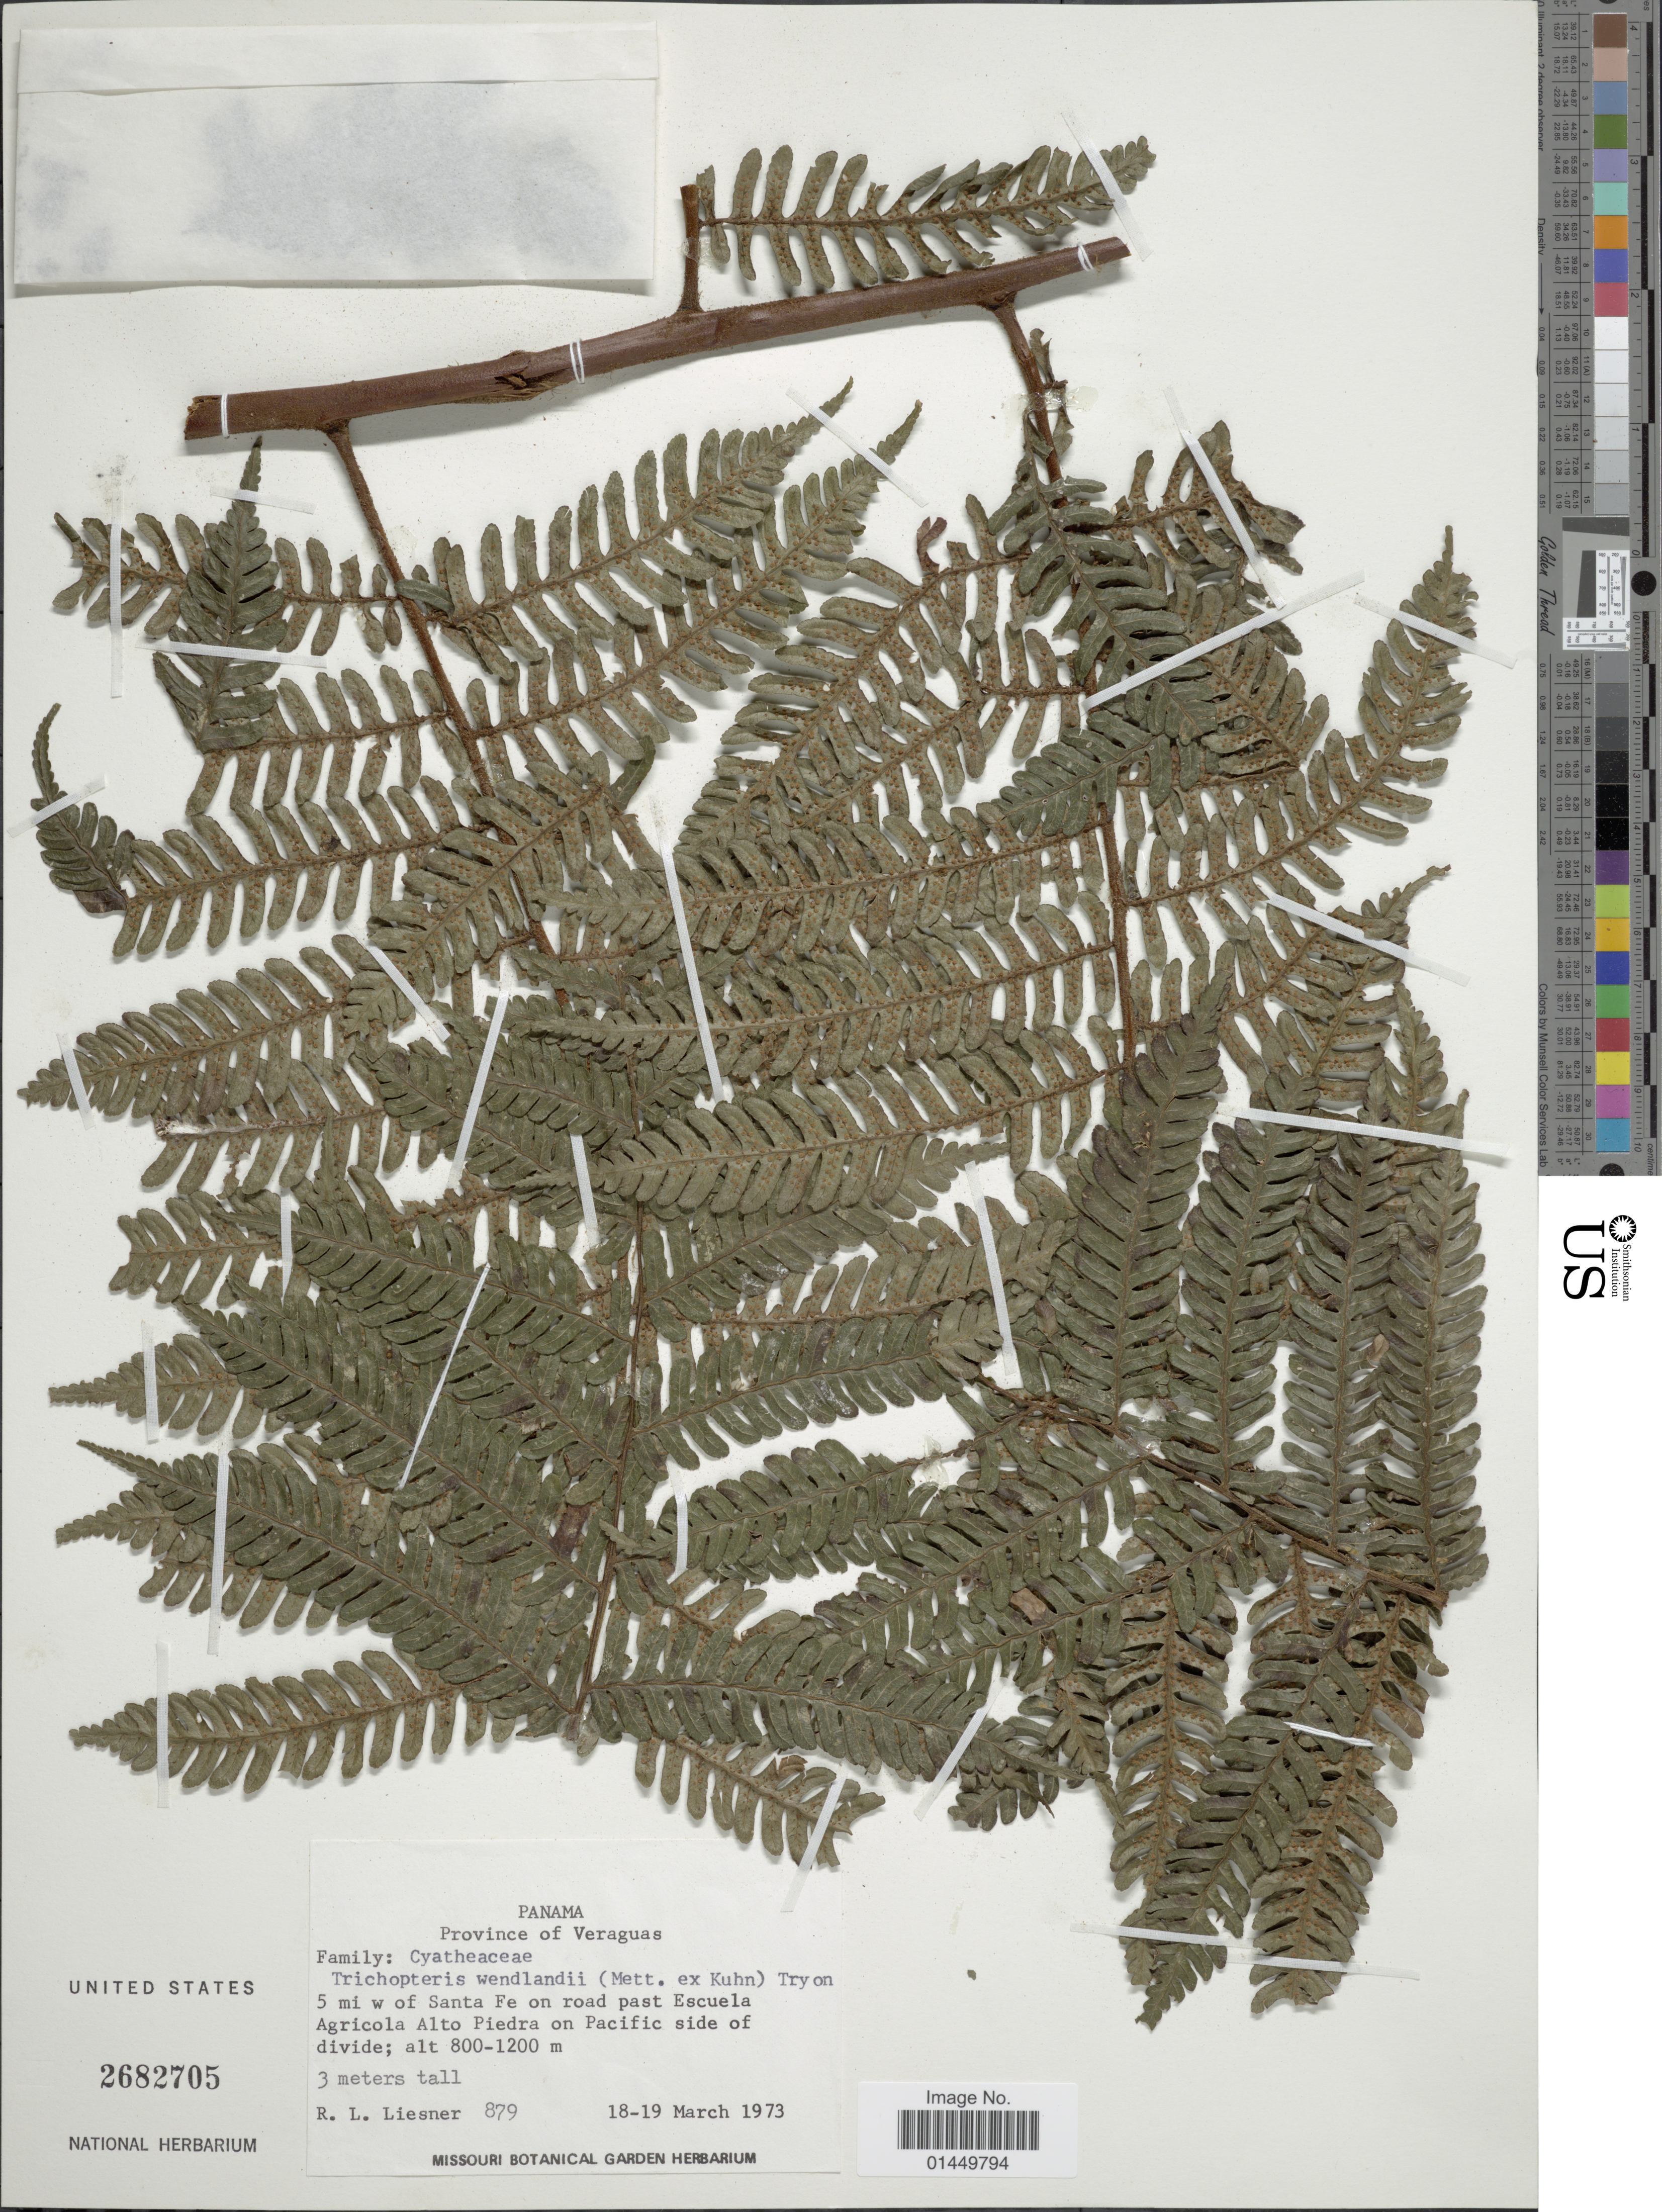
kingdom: Plantae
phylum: Tracheophyta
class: Polypodiopsida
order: Cyatheales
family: Cyatheaceae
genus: Cyathea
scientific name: Cyathea wendlandii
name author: (Mett. ex Kuhn) Domin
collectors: R. L. Liesner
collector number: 879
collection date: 1973-03-18/1973-03-19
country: Panama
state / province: Veraguas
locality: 5 mi w of Santa Fe on road past Escuela Agricola Alto Piedra on Pacific side of divide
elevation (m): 800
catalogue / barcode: US 2682705